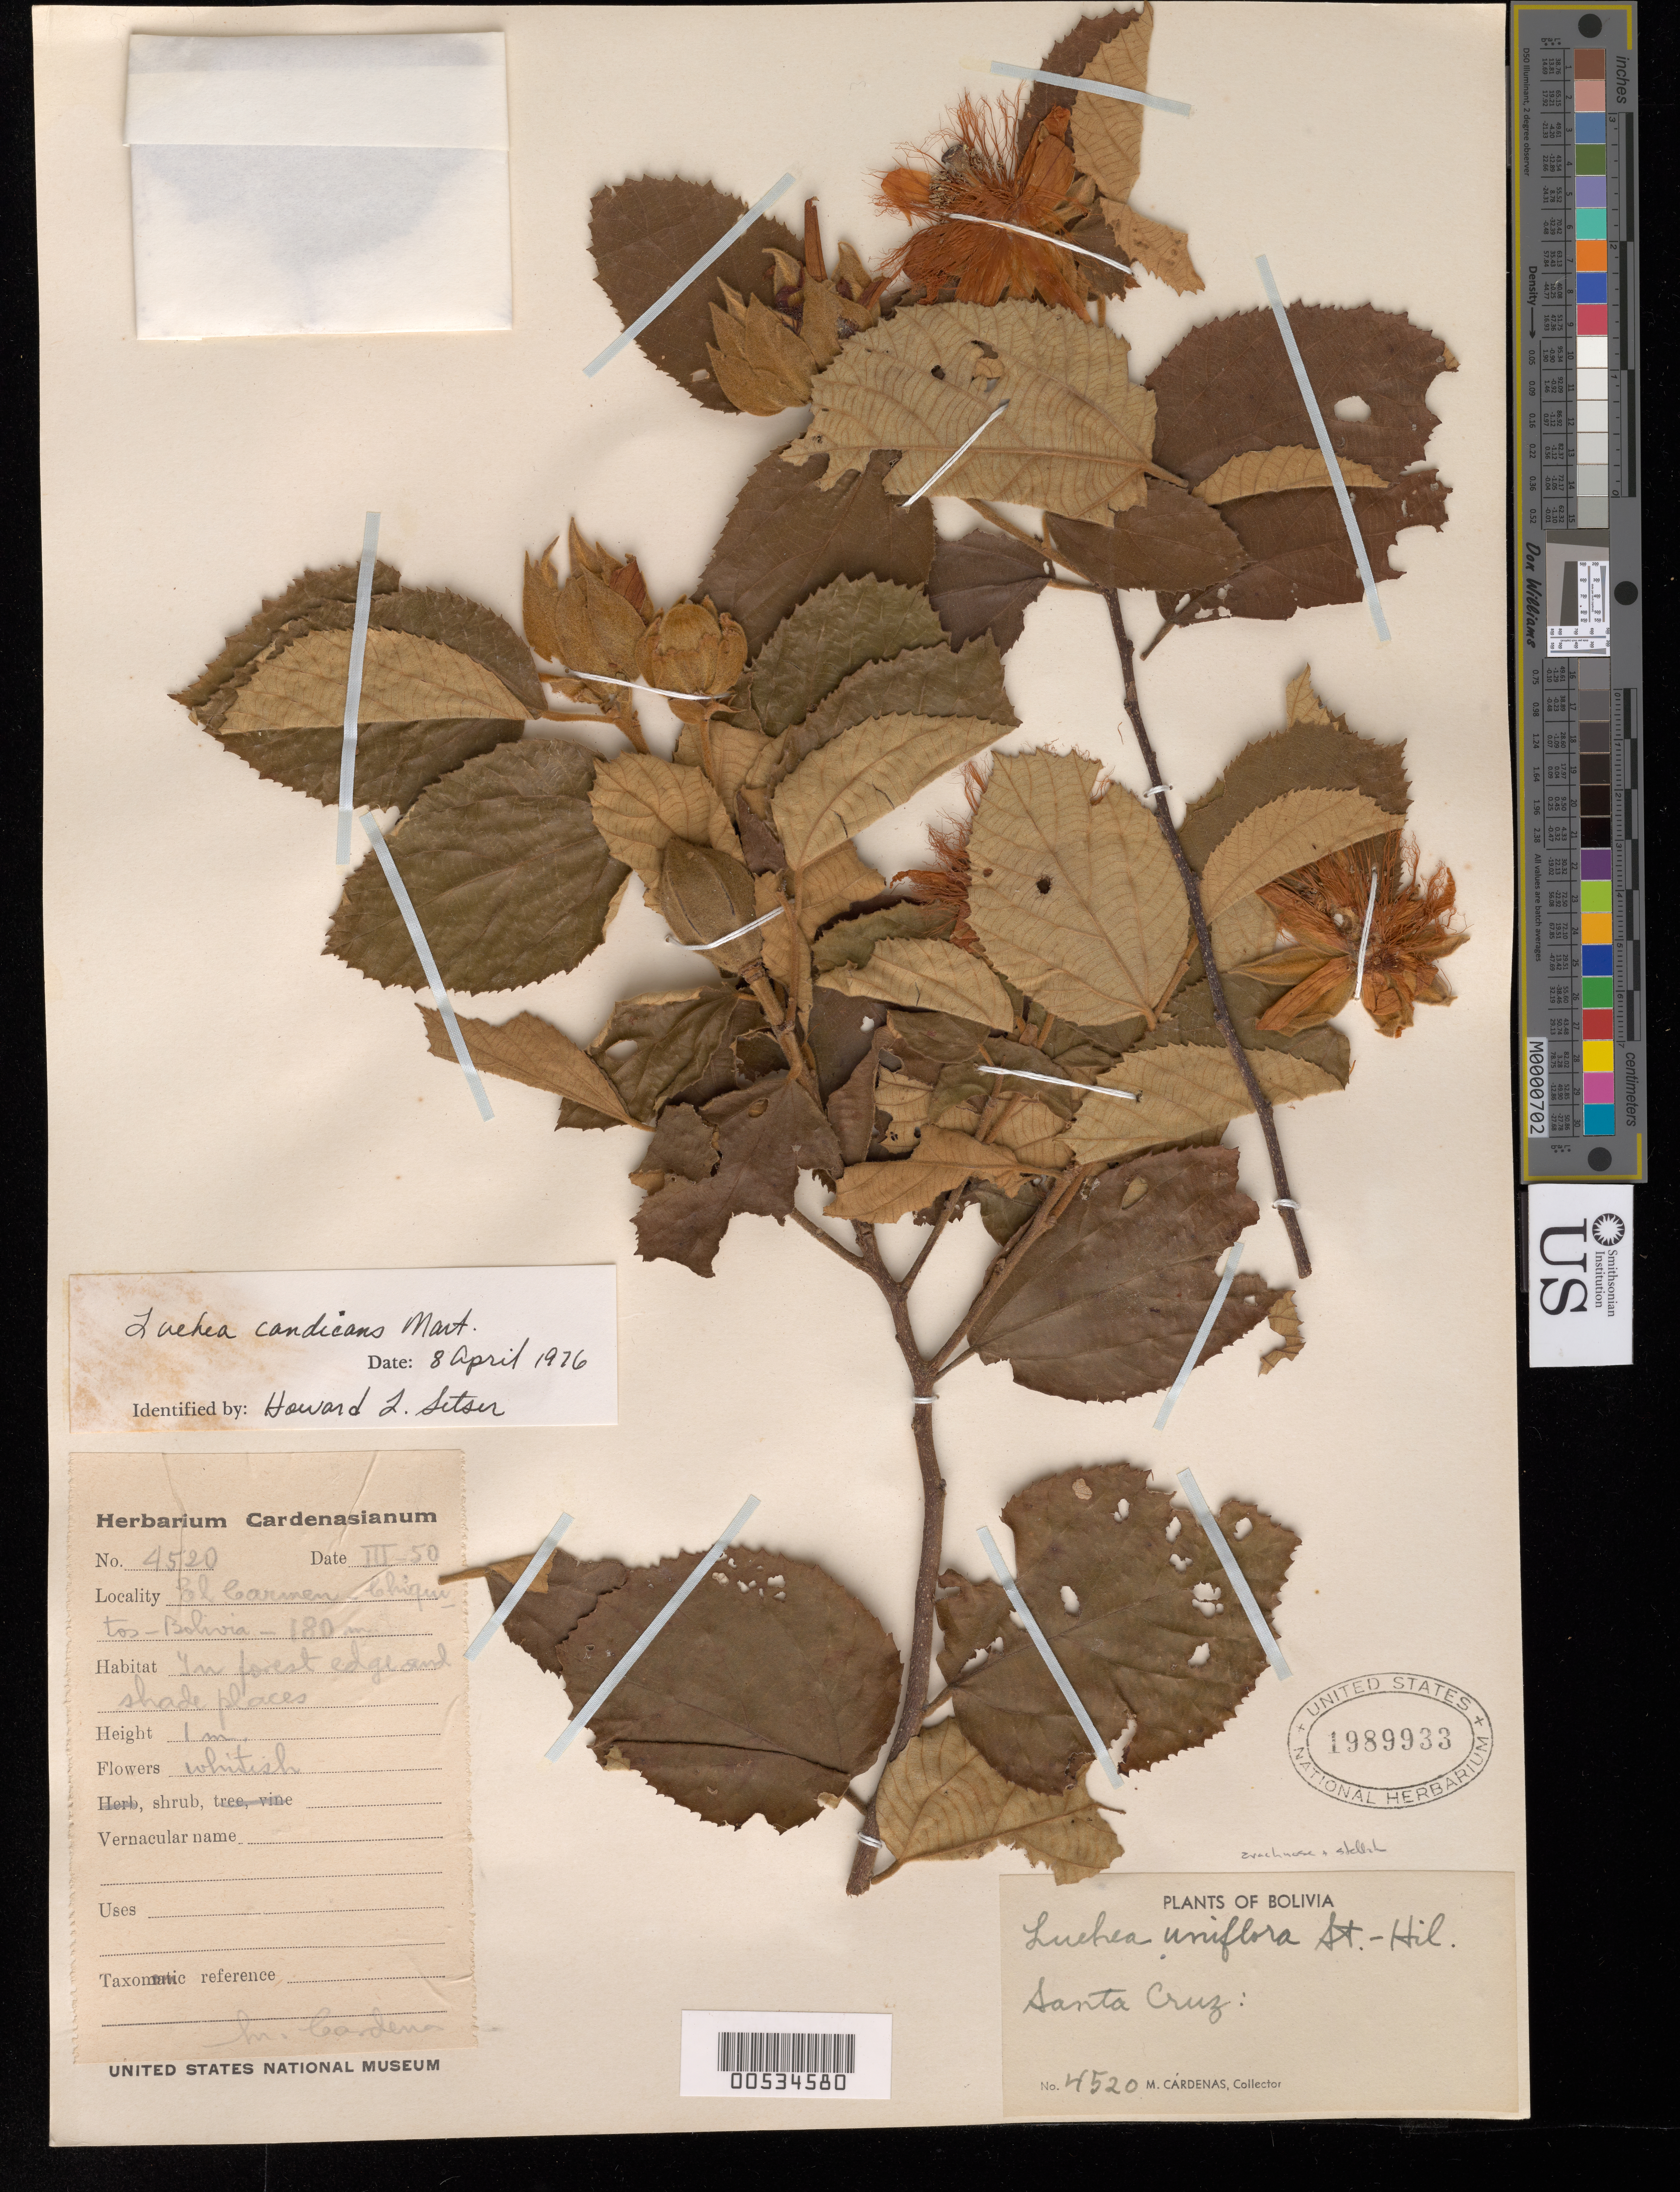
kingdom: Plantae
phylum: Tracheophyta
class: Magnoliopsida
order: Malvales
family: Malvaceae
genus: Luehea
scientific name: Luehea candicans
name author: Mart.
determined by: Setser, H. L., (KY), University of Kentucky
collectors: M. Cárdenas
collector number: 4520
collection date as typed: Mar 1950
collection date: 1950-03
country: Bolivia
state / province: Santa Cruz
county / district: Chiquitos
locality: El Carmen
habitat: In forest edge and shade places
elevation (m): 180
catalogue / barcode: US 1989933